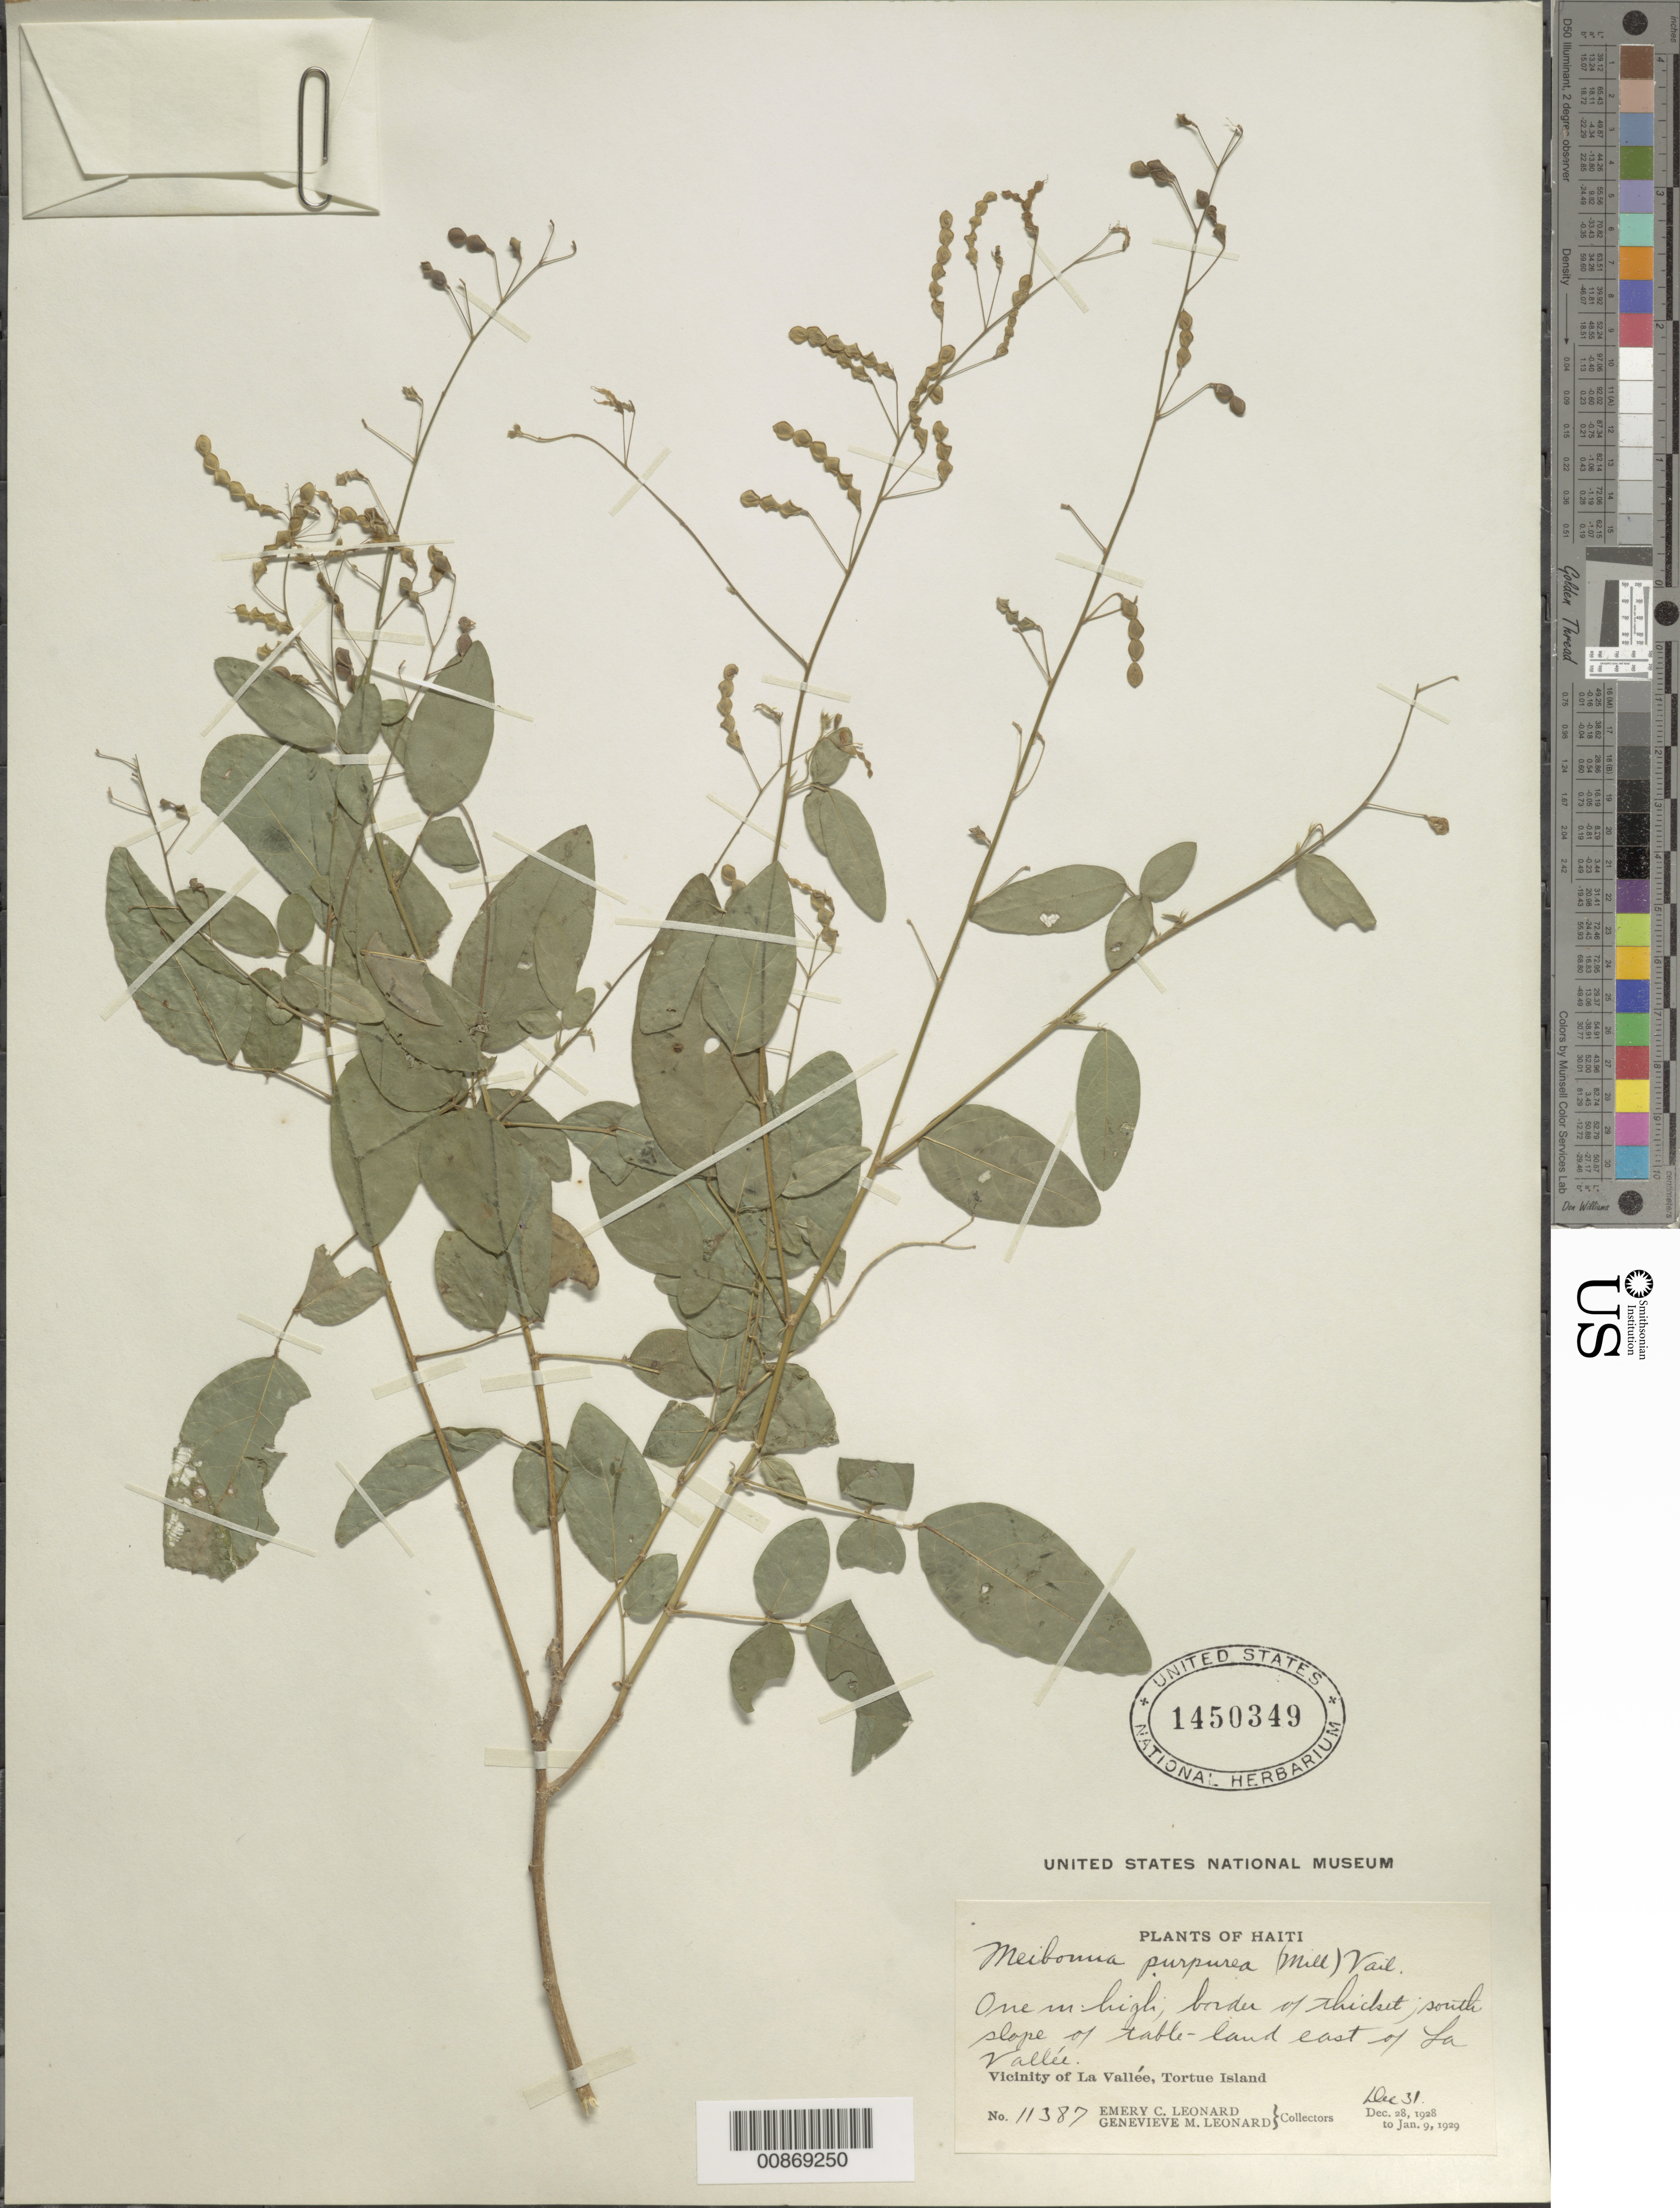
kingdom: Plantae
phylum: Tracheophyta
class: Magnoliopsida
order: Fabales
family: Fabaceae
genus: Desmodium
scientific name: Desmodium tortuosum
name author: (Sw.) DC.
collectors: E. C. Leonard & G. M. Leonard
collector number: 11387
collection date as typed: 31 Dec 1928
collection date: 1928-12-31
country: Haiti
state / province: Nord-Óuest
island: Île de la Tortue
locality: Vicinity of La Vallée, Tortue Island. South slope of table-land east of La Vallée.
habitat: Border of thicket; south slope of table-land.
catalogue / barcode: US 1450349